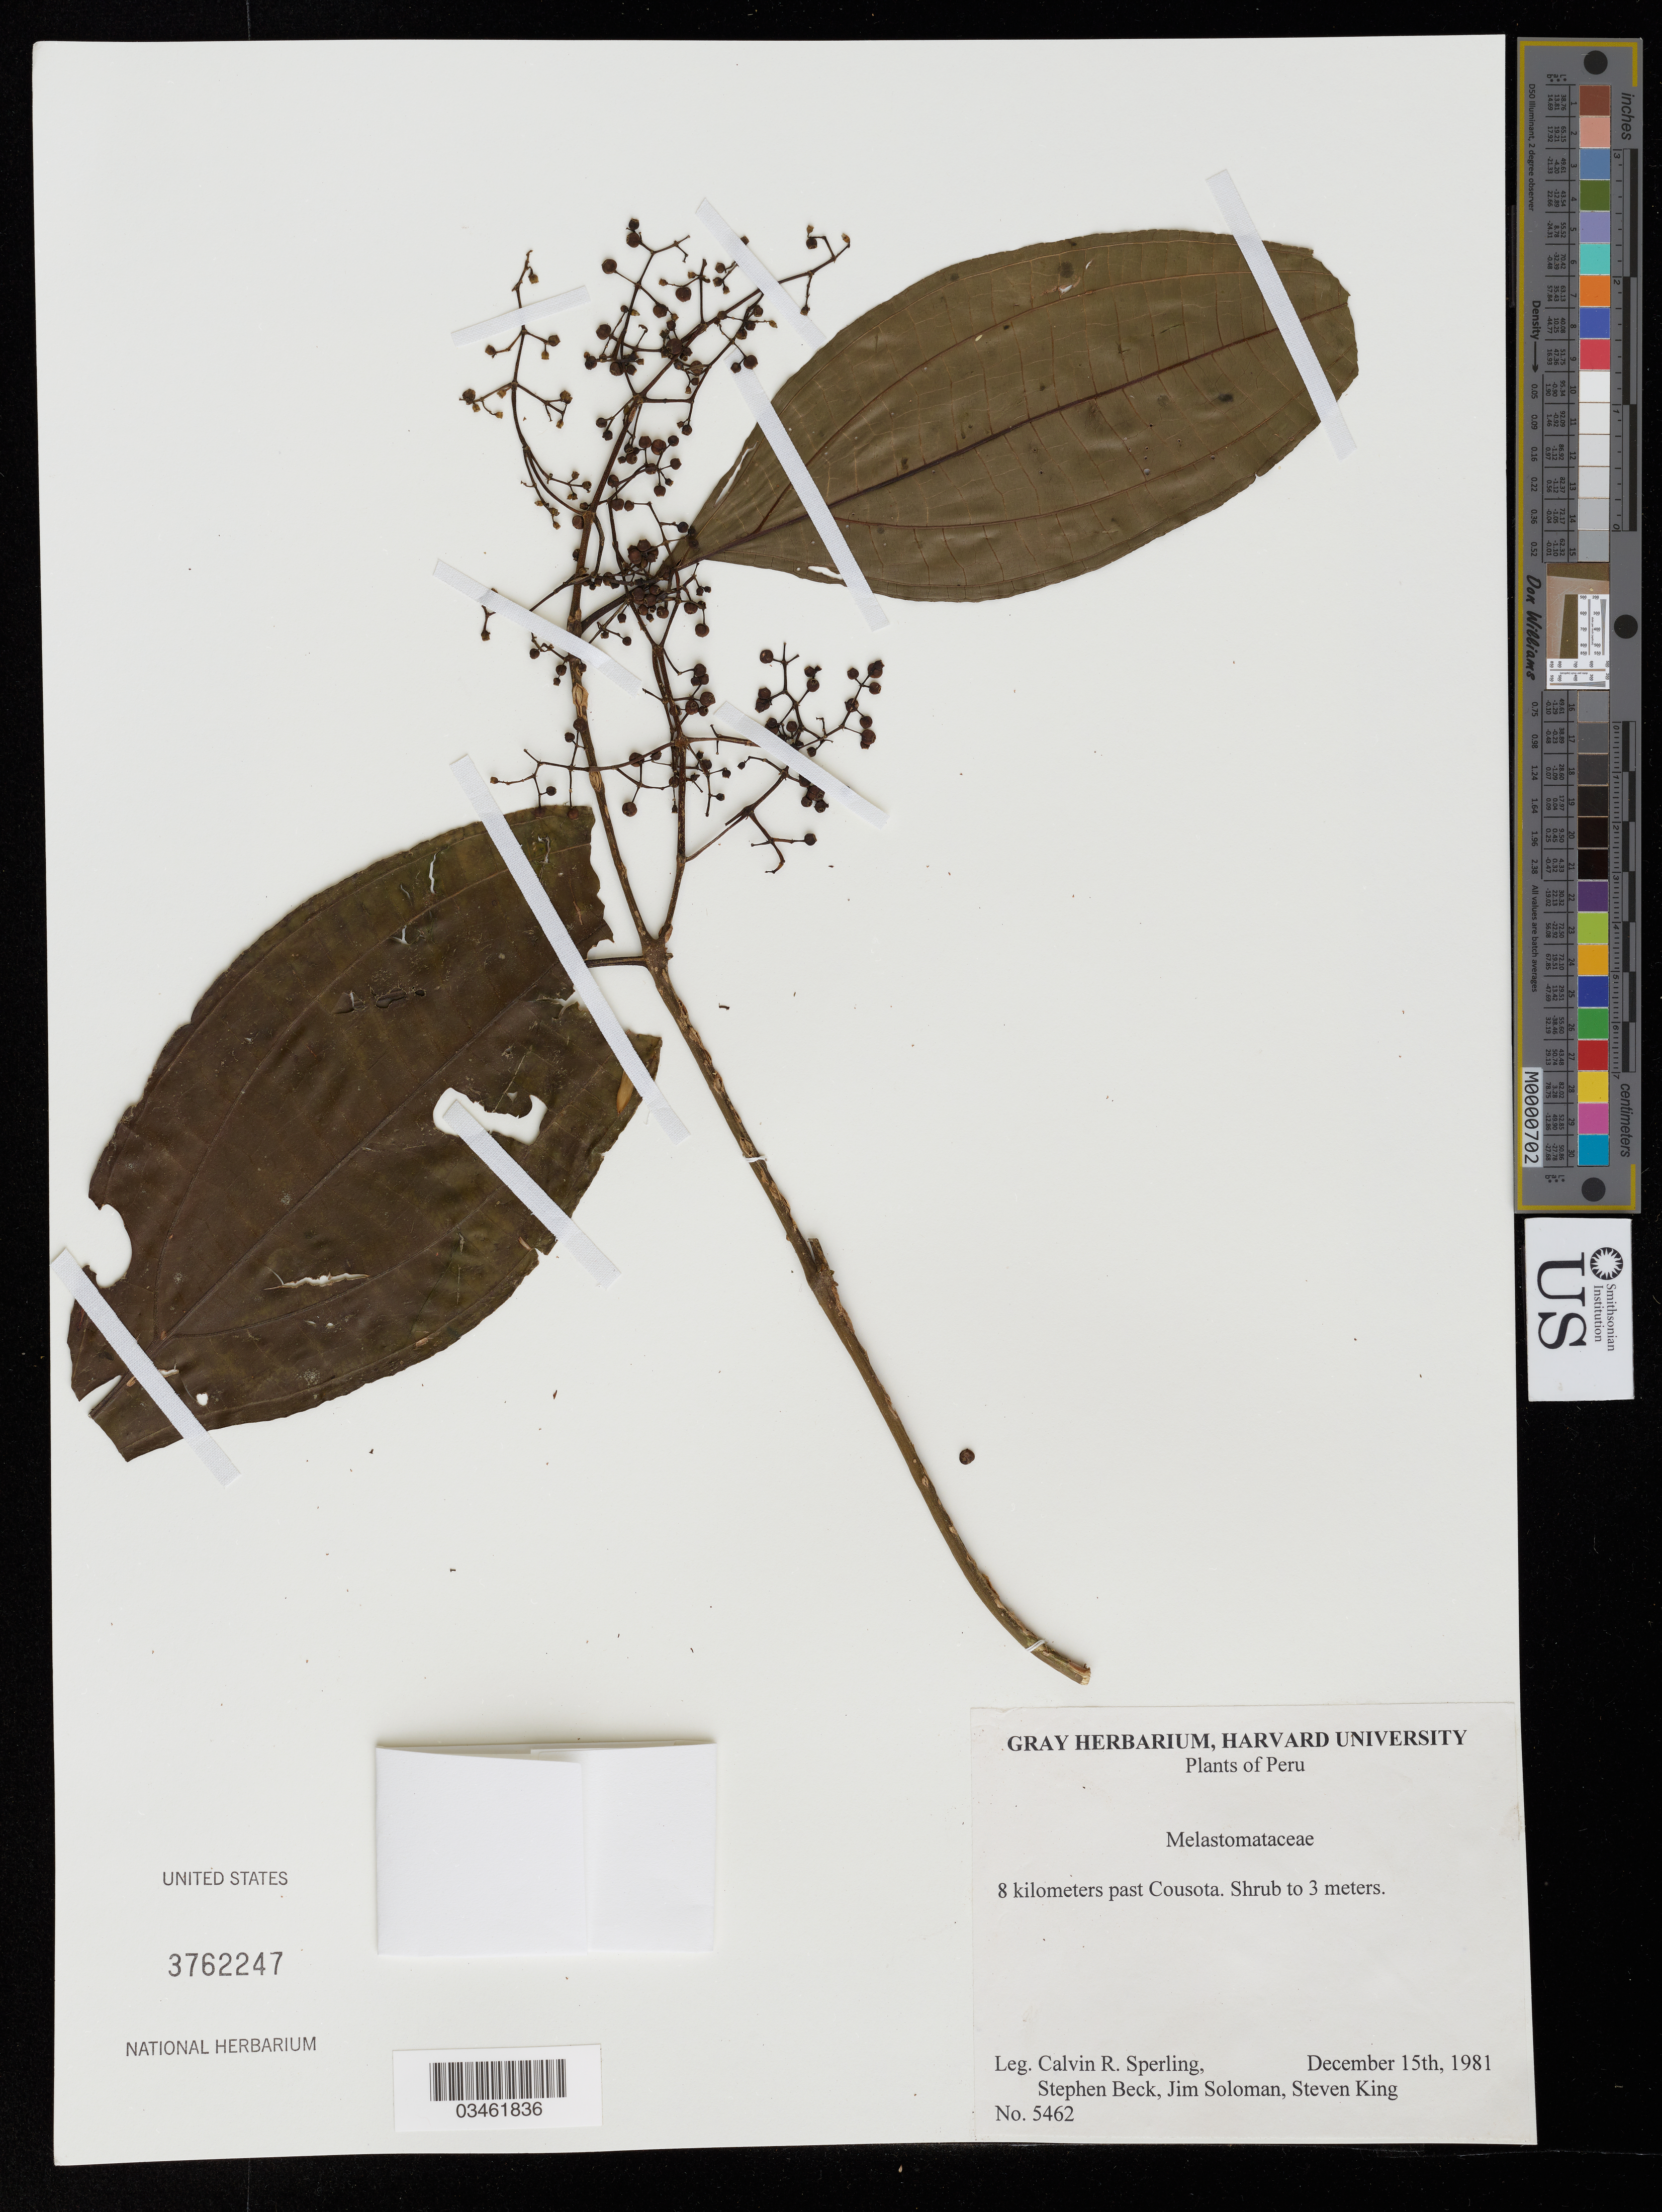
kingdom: Plantae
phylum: Tracheophyta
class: Magnoliopsida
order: Myrtales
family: Melastomataceae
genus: Miconia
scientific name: Miconia sp.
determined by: Michelangeli, F. A.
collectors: C. R. Sperling, S. Beck, J. Soloman & S. R. King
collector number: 5462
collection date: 1981-12-15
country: Peru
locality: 8 kilometers past Cousota.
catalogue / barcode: US 3762247